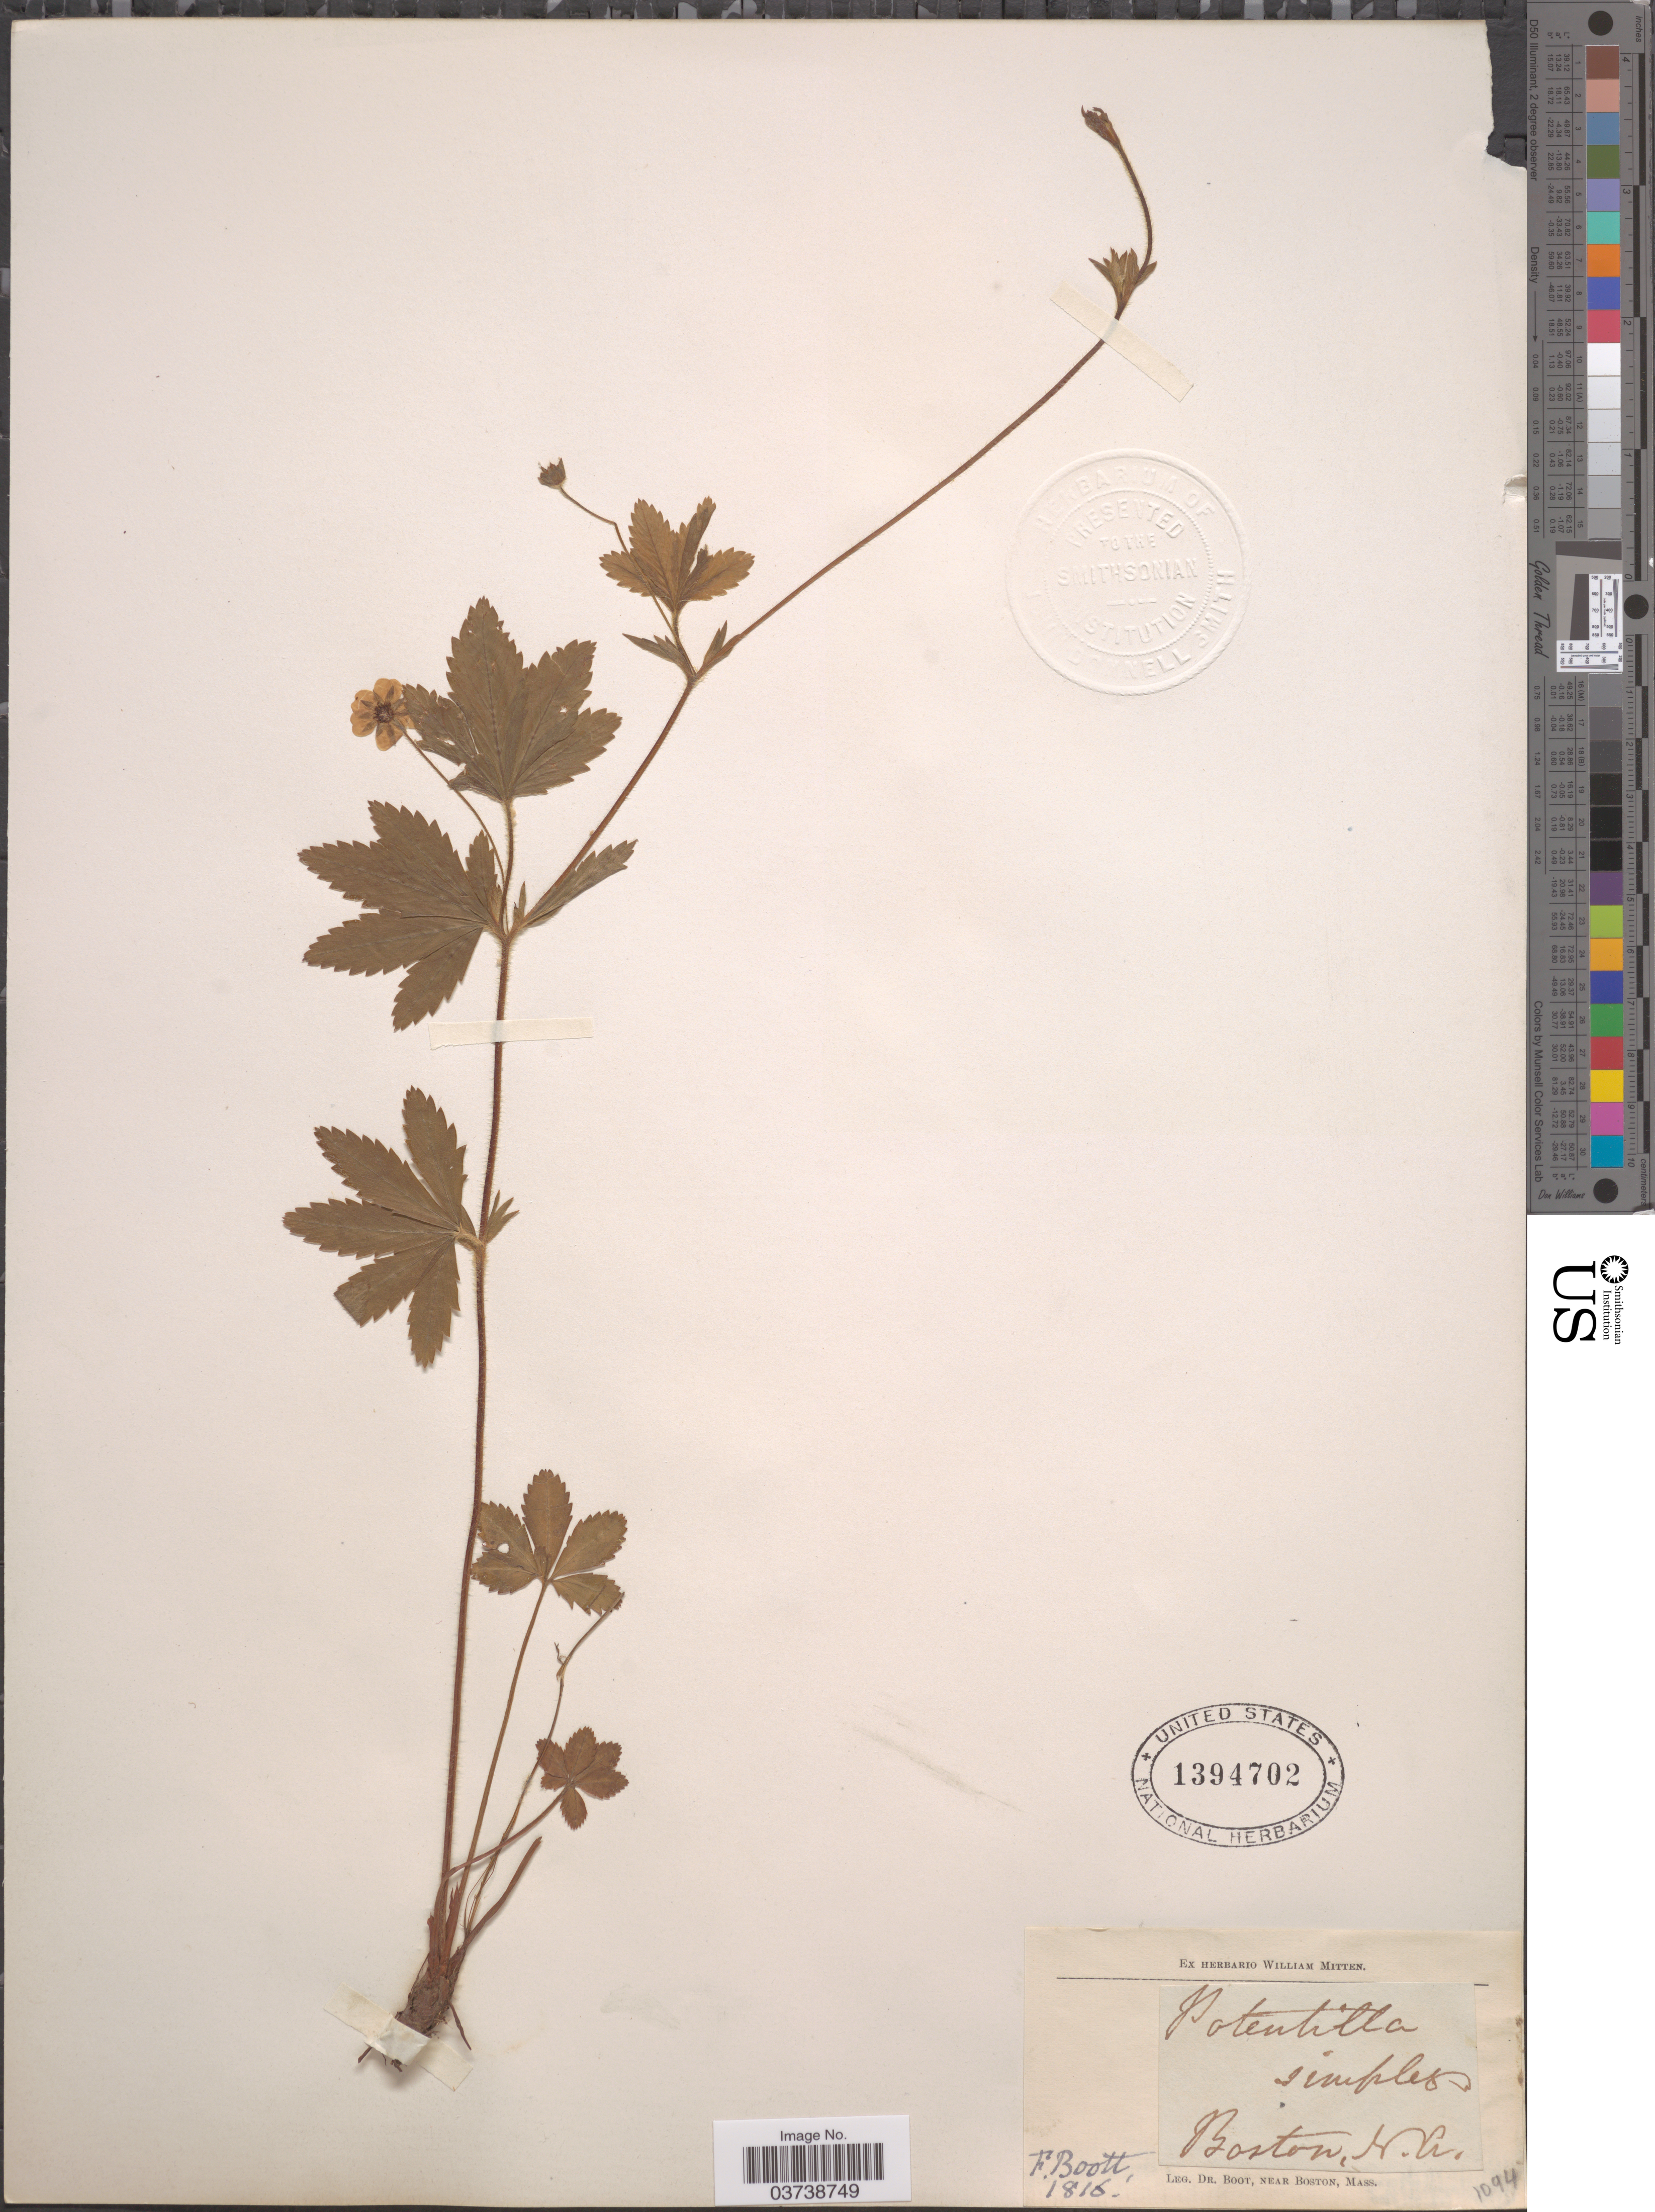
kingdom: Plantae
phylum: Tracheophyta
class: Magnoliopsida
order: Rosales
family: Rosaceae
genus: Potentilla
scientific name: Potentilla canadensis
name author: L.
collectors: F. Boott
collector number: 1094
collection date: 1816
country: United States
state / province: Massachusetts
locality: Near Boston, H. A.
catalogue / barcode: US 1394702